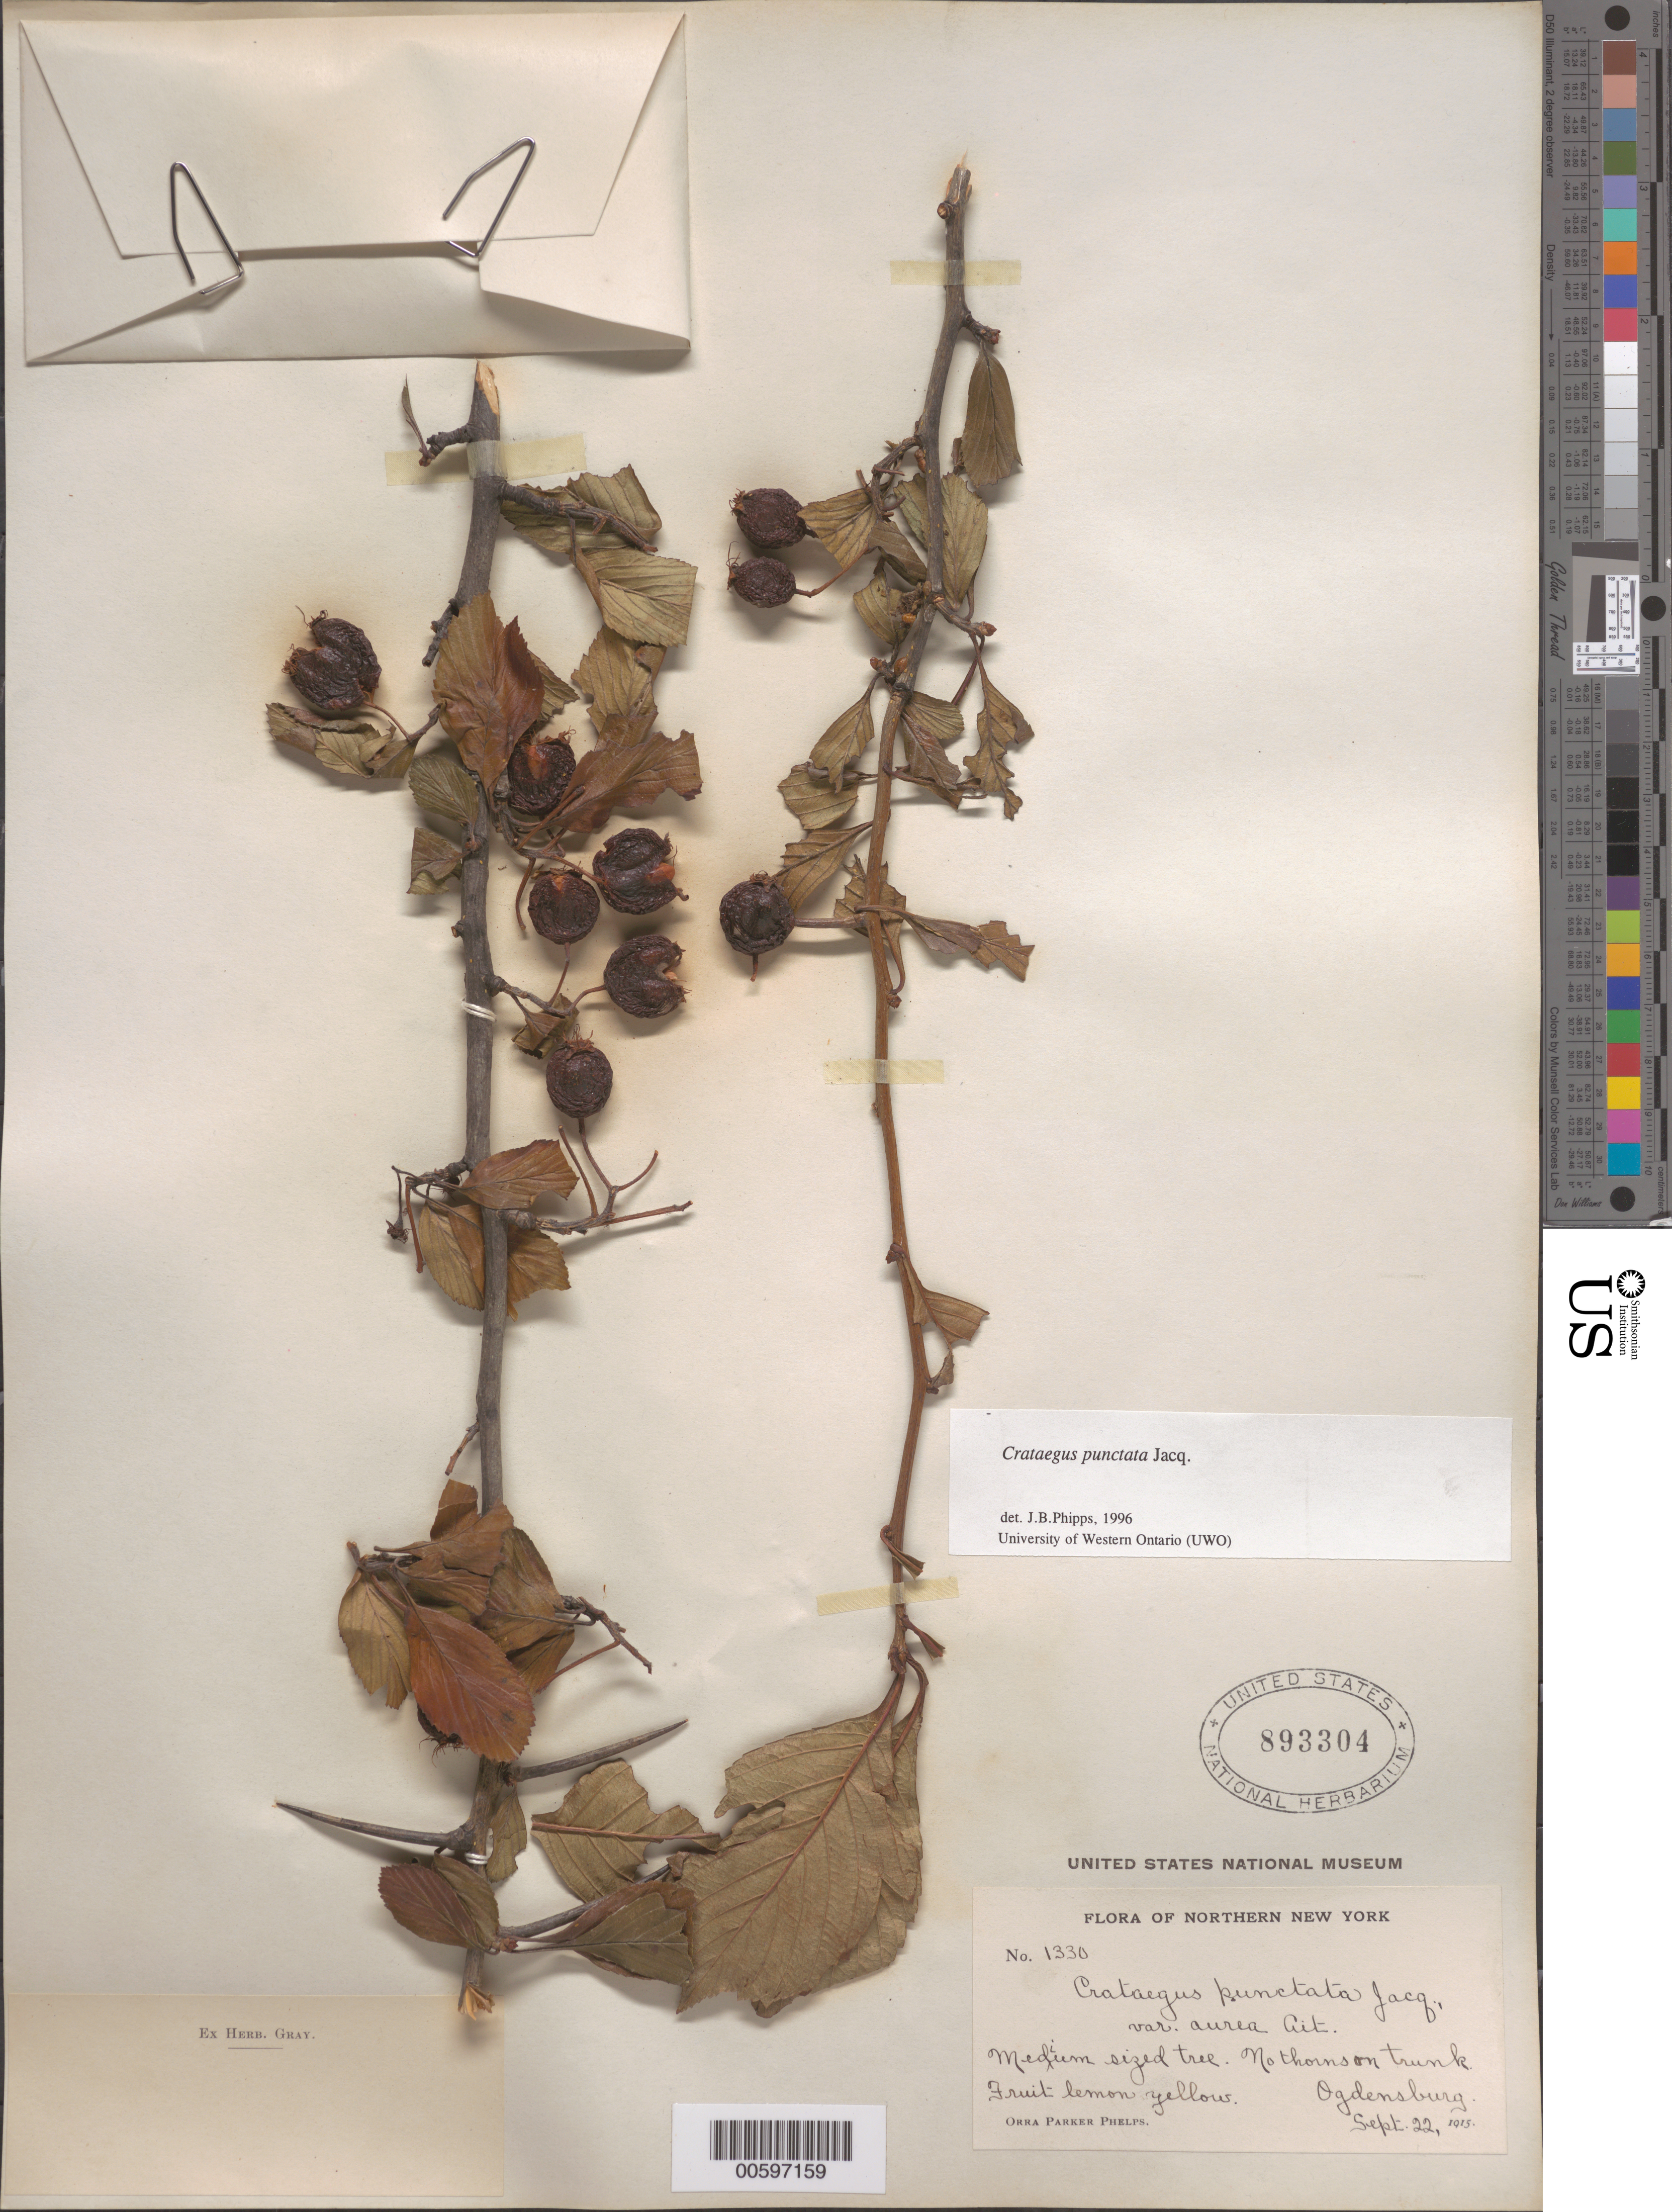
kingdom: Plantae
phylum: Tracheophyta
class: Magnoliopsida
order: Rosales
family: Rosaceae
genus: Crataegus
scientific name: Crataegus punctata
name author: Jacq.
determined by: Phipps, James B., (UWO), University of Western Ontario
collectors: O. P. Phelps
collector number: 1330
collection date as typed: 22 Sep 1915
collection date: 1915-09-22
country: United States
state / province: New York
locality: Ogdensburg, Northern New York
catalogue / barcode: US 893304